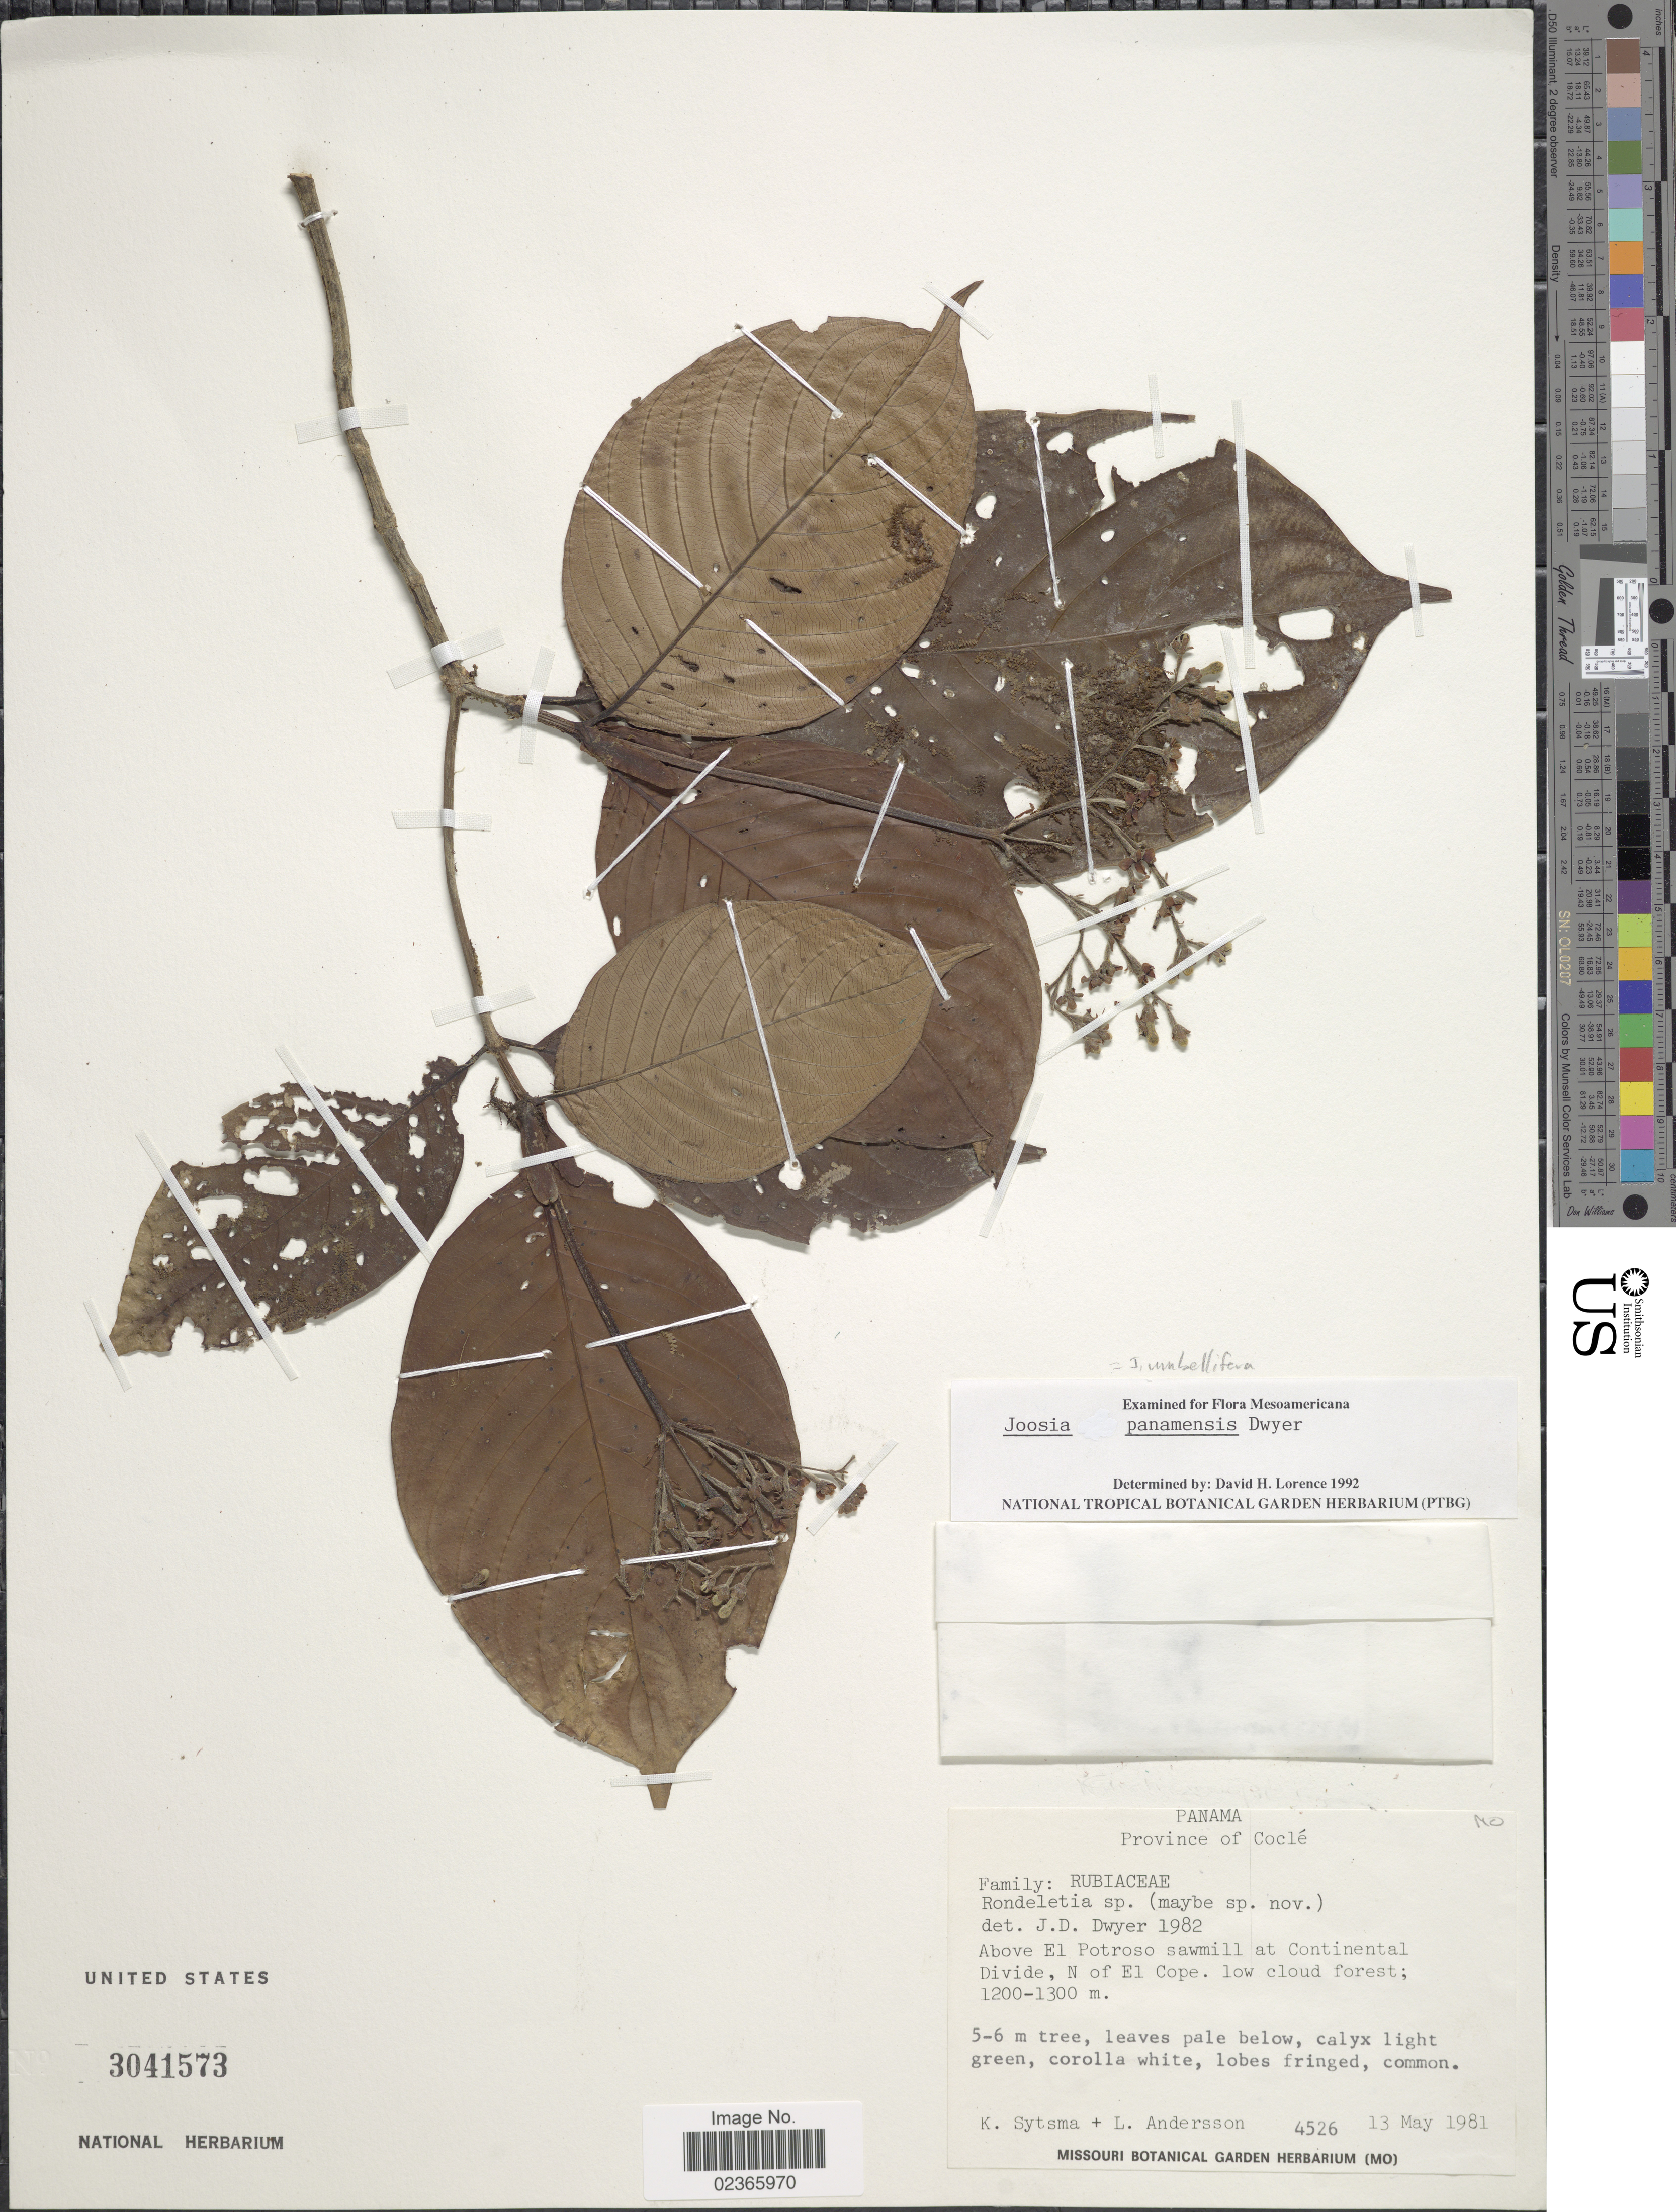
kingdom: Plantae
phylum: Tracheophyta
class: Magnoliopsida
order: Gentianales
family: Rubiaceae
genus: Joosia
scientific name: Joosia umbellifera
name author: H. Karst.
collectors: K. J. Sytsma & L. Andersson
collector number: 4526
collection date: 1981-05-13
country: Panama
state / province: Coclé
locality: Province of Cocle, Above El Potroso sawmill art continental Divide, N of El Cope.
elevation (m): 1200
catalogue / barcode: US 3041573